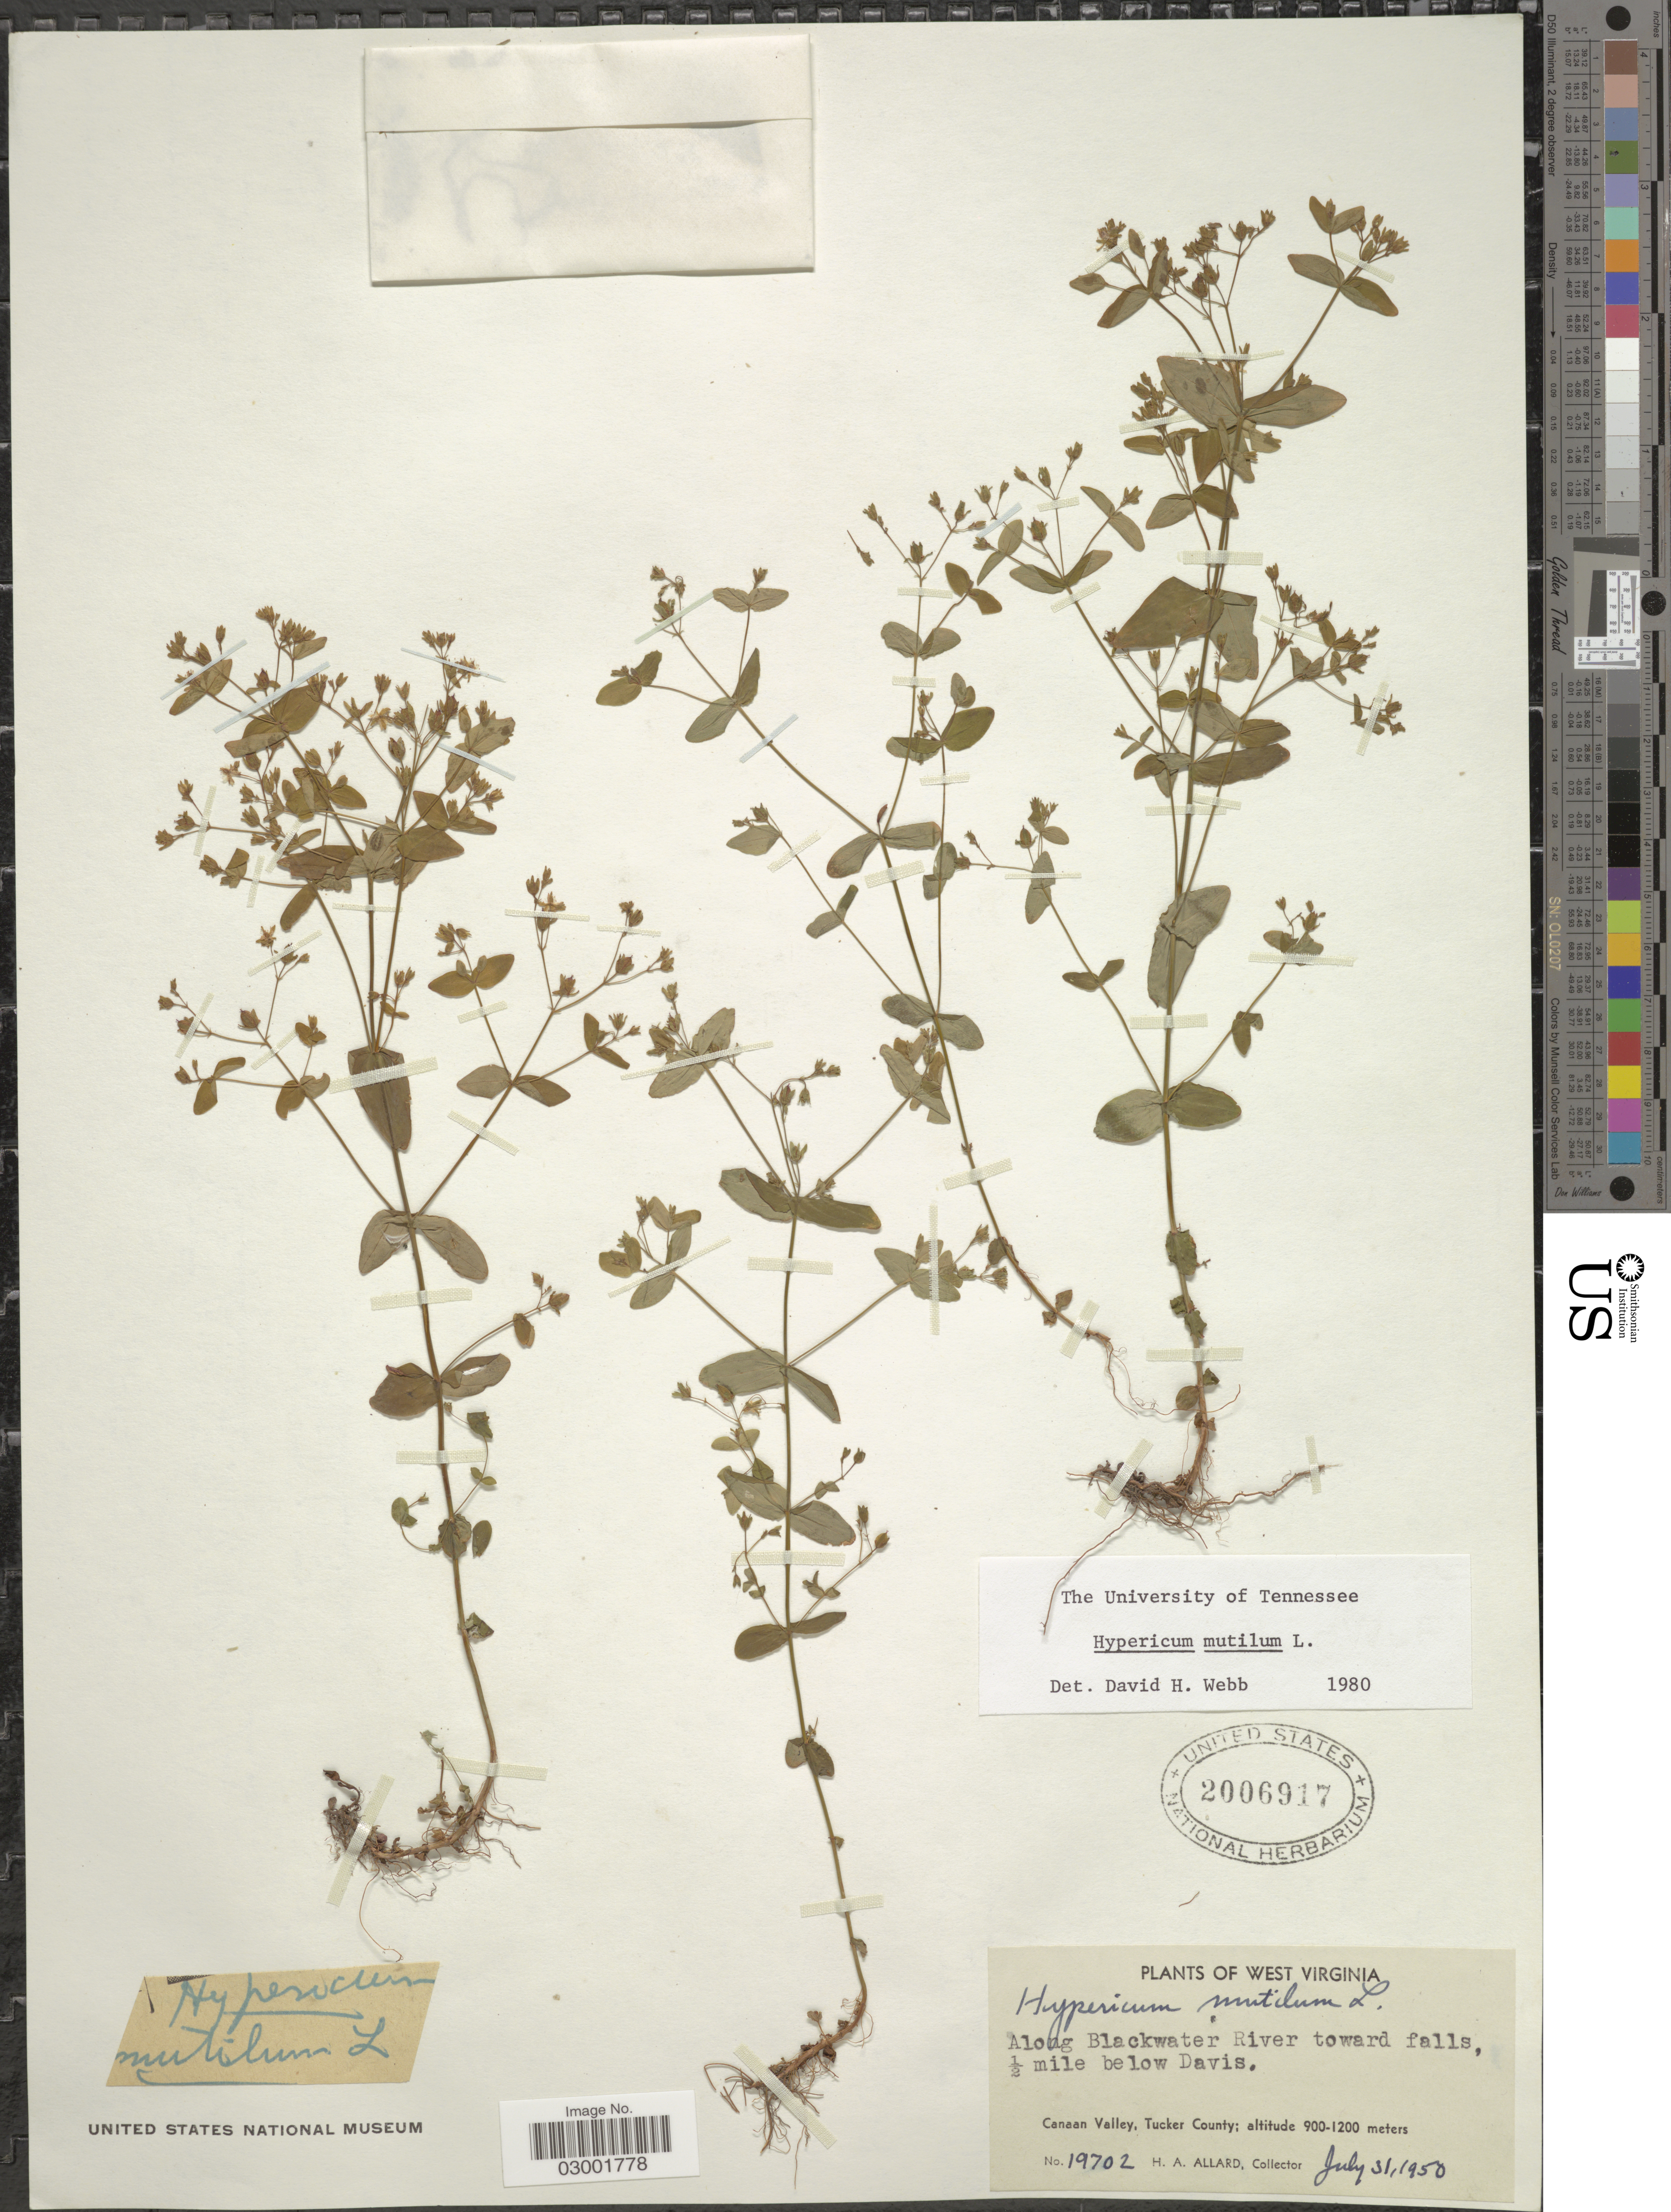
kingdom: Plantae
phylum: Tracheophyta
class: Magnoliopsida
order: Malpighiales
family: Hypericaceae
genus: Hypericum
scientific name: Hypericum mutilum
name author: L.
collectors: H. A. Allard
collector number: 19702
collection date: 1950-07-31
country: United States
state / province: West Virginia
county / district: Tucker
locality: Along Blackwater River toward falls, ½ mile below Davis. Canaan Valley, Tucker County.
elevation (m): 900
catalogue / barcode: US 2006917